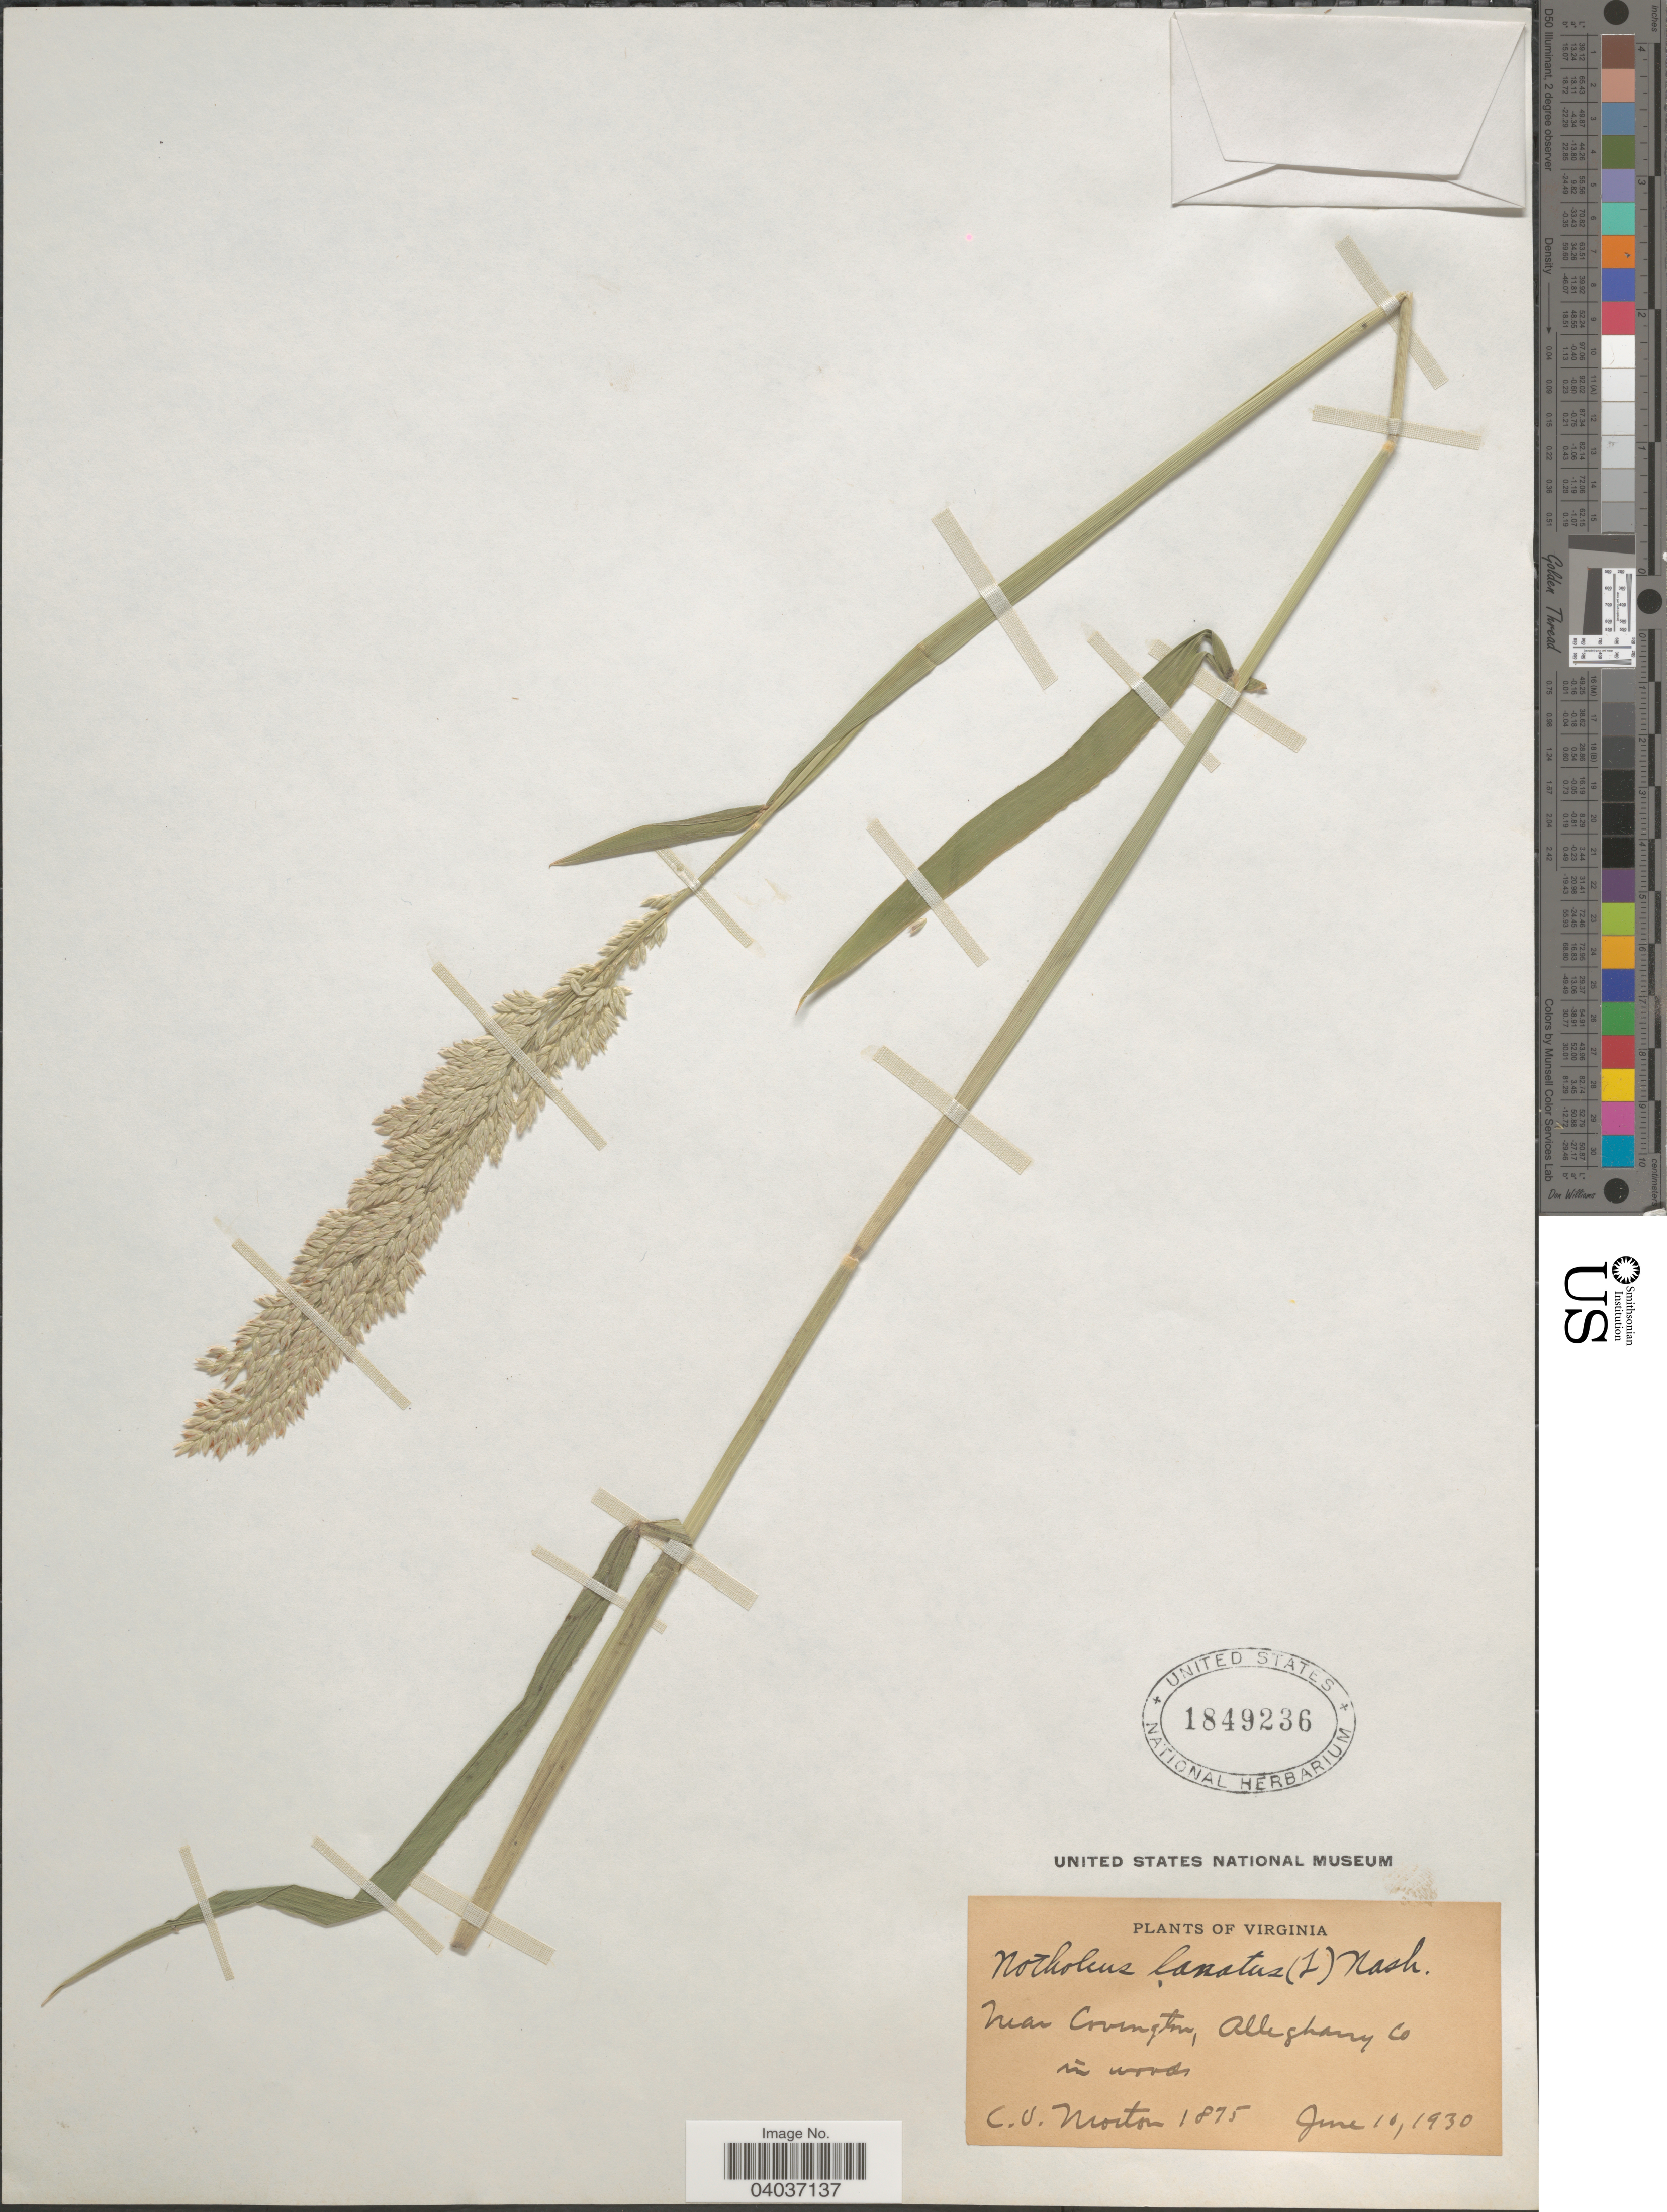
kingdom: Plantae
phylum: Tracheophyta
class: Liliopsida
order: Poales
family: Poaceae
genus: Holcus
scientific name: Holcus lanatus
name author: L.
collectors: C. V. Morton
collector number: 1875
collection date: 1930-06-10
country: United States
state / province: Virginia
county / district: Alleghany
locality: Near Covington, Alleghany Co.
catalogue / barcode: US 1849236